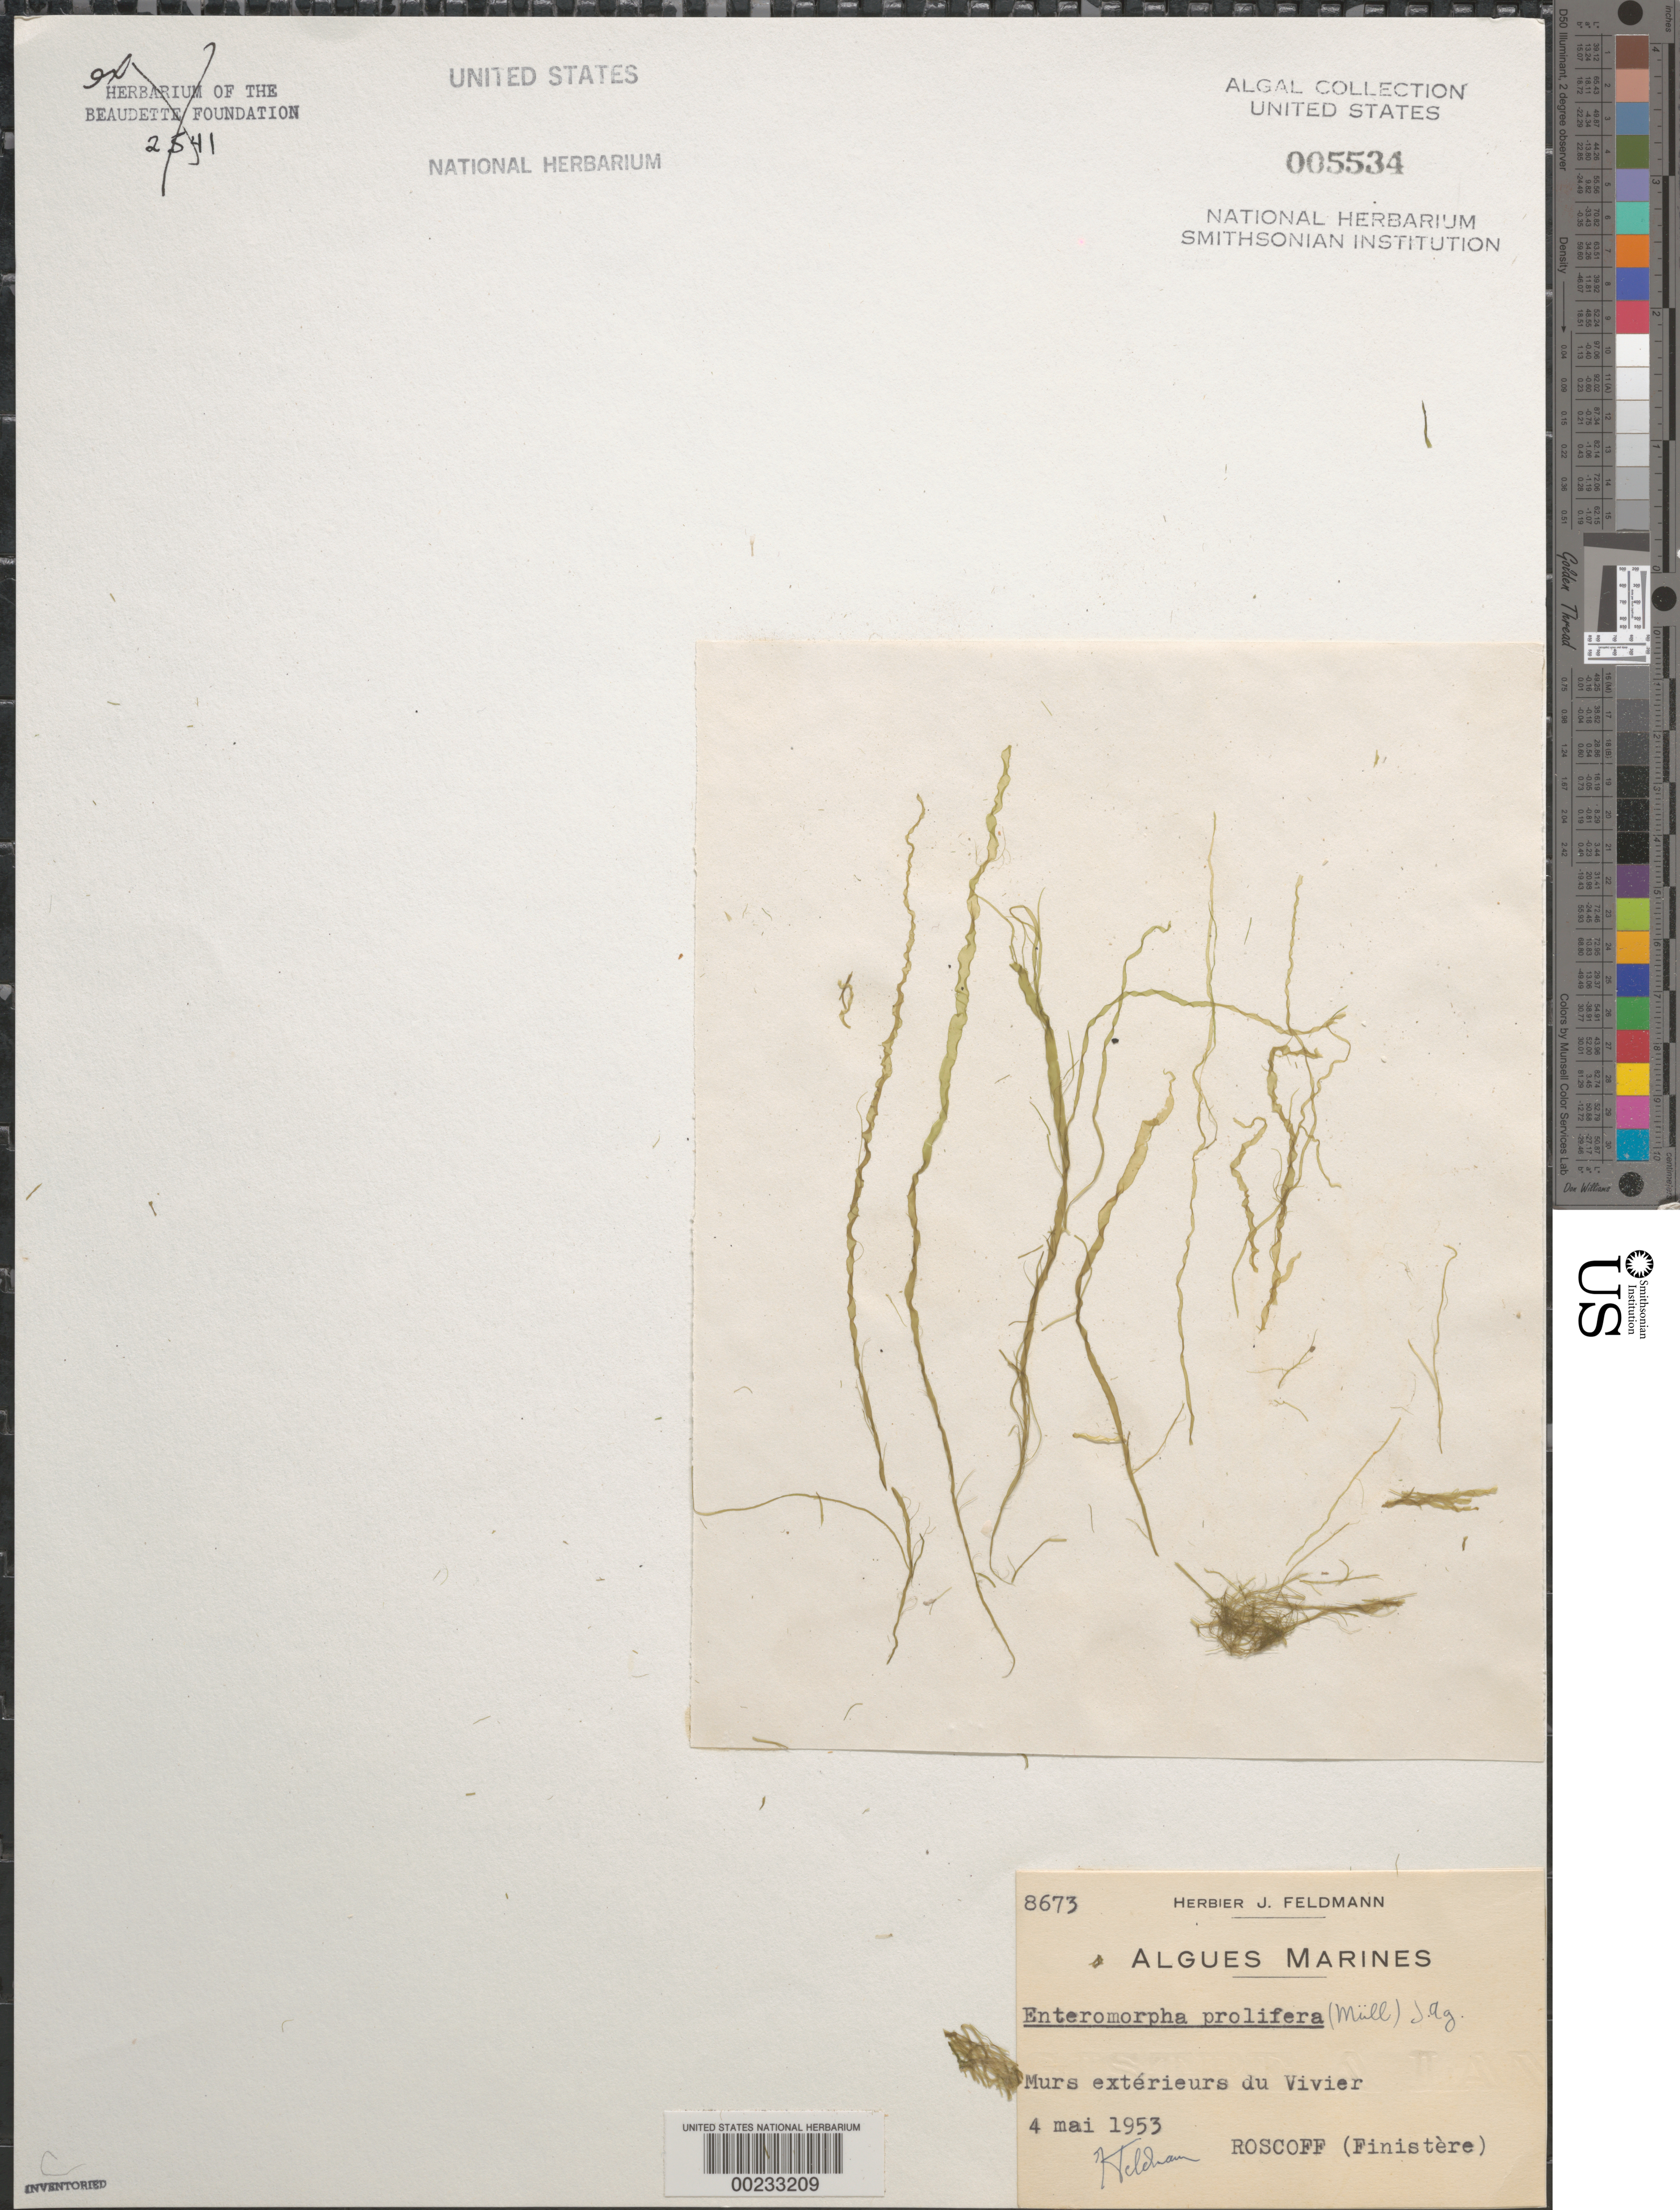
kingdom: Plantae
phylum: Chlorophyta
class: Ulvophyceae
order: Ulvales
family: Ulvaceae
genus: Ulva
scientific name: Ulva prolifera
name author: O.F. Müller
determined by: Algae name updating Project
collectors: J. Feldmann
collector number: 8673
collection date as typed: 04 May 1953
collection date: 1953-05-04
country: France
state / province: Bretagne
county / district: Finistère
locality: Roscoff, vivier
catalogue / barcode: US 5534